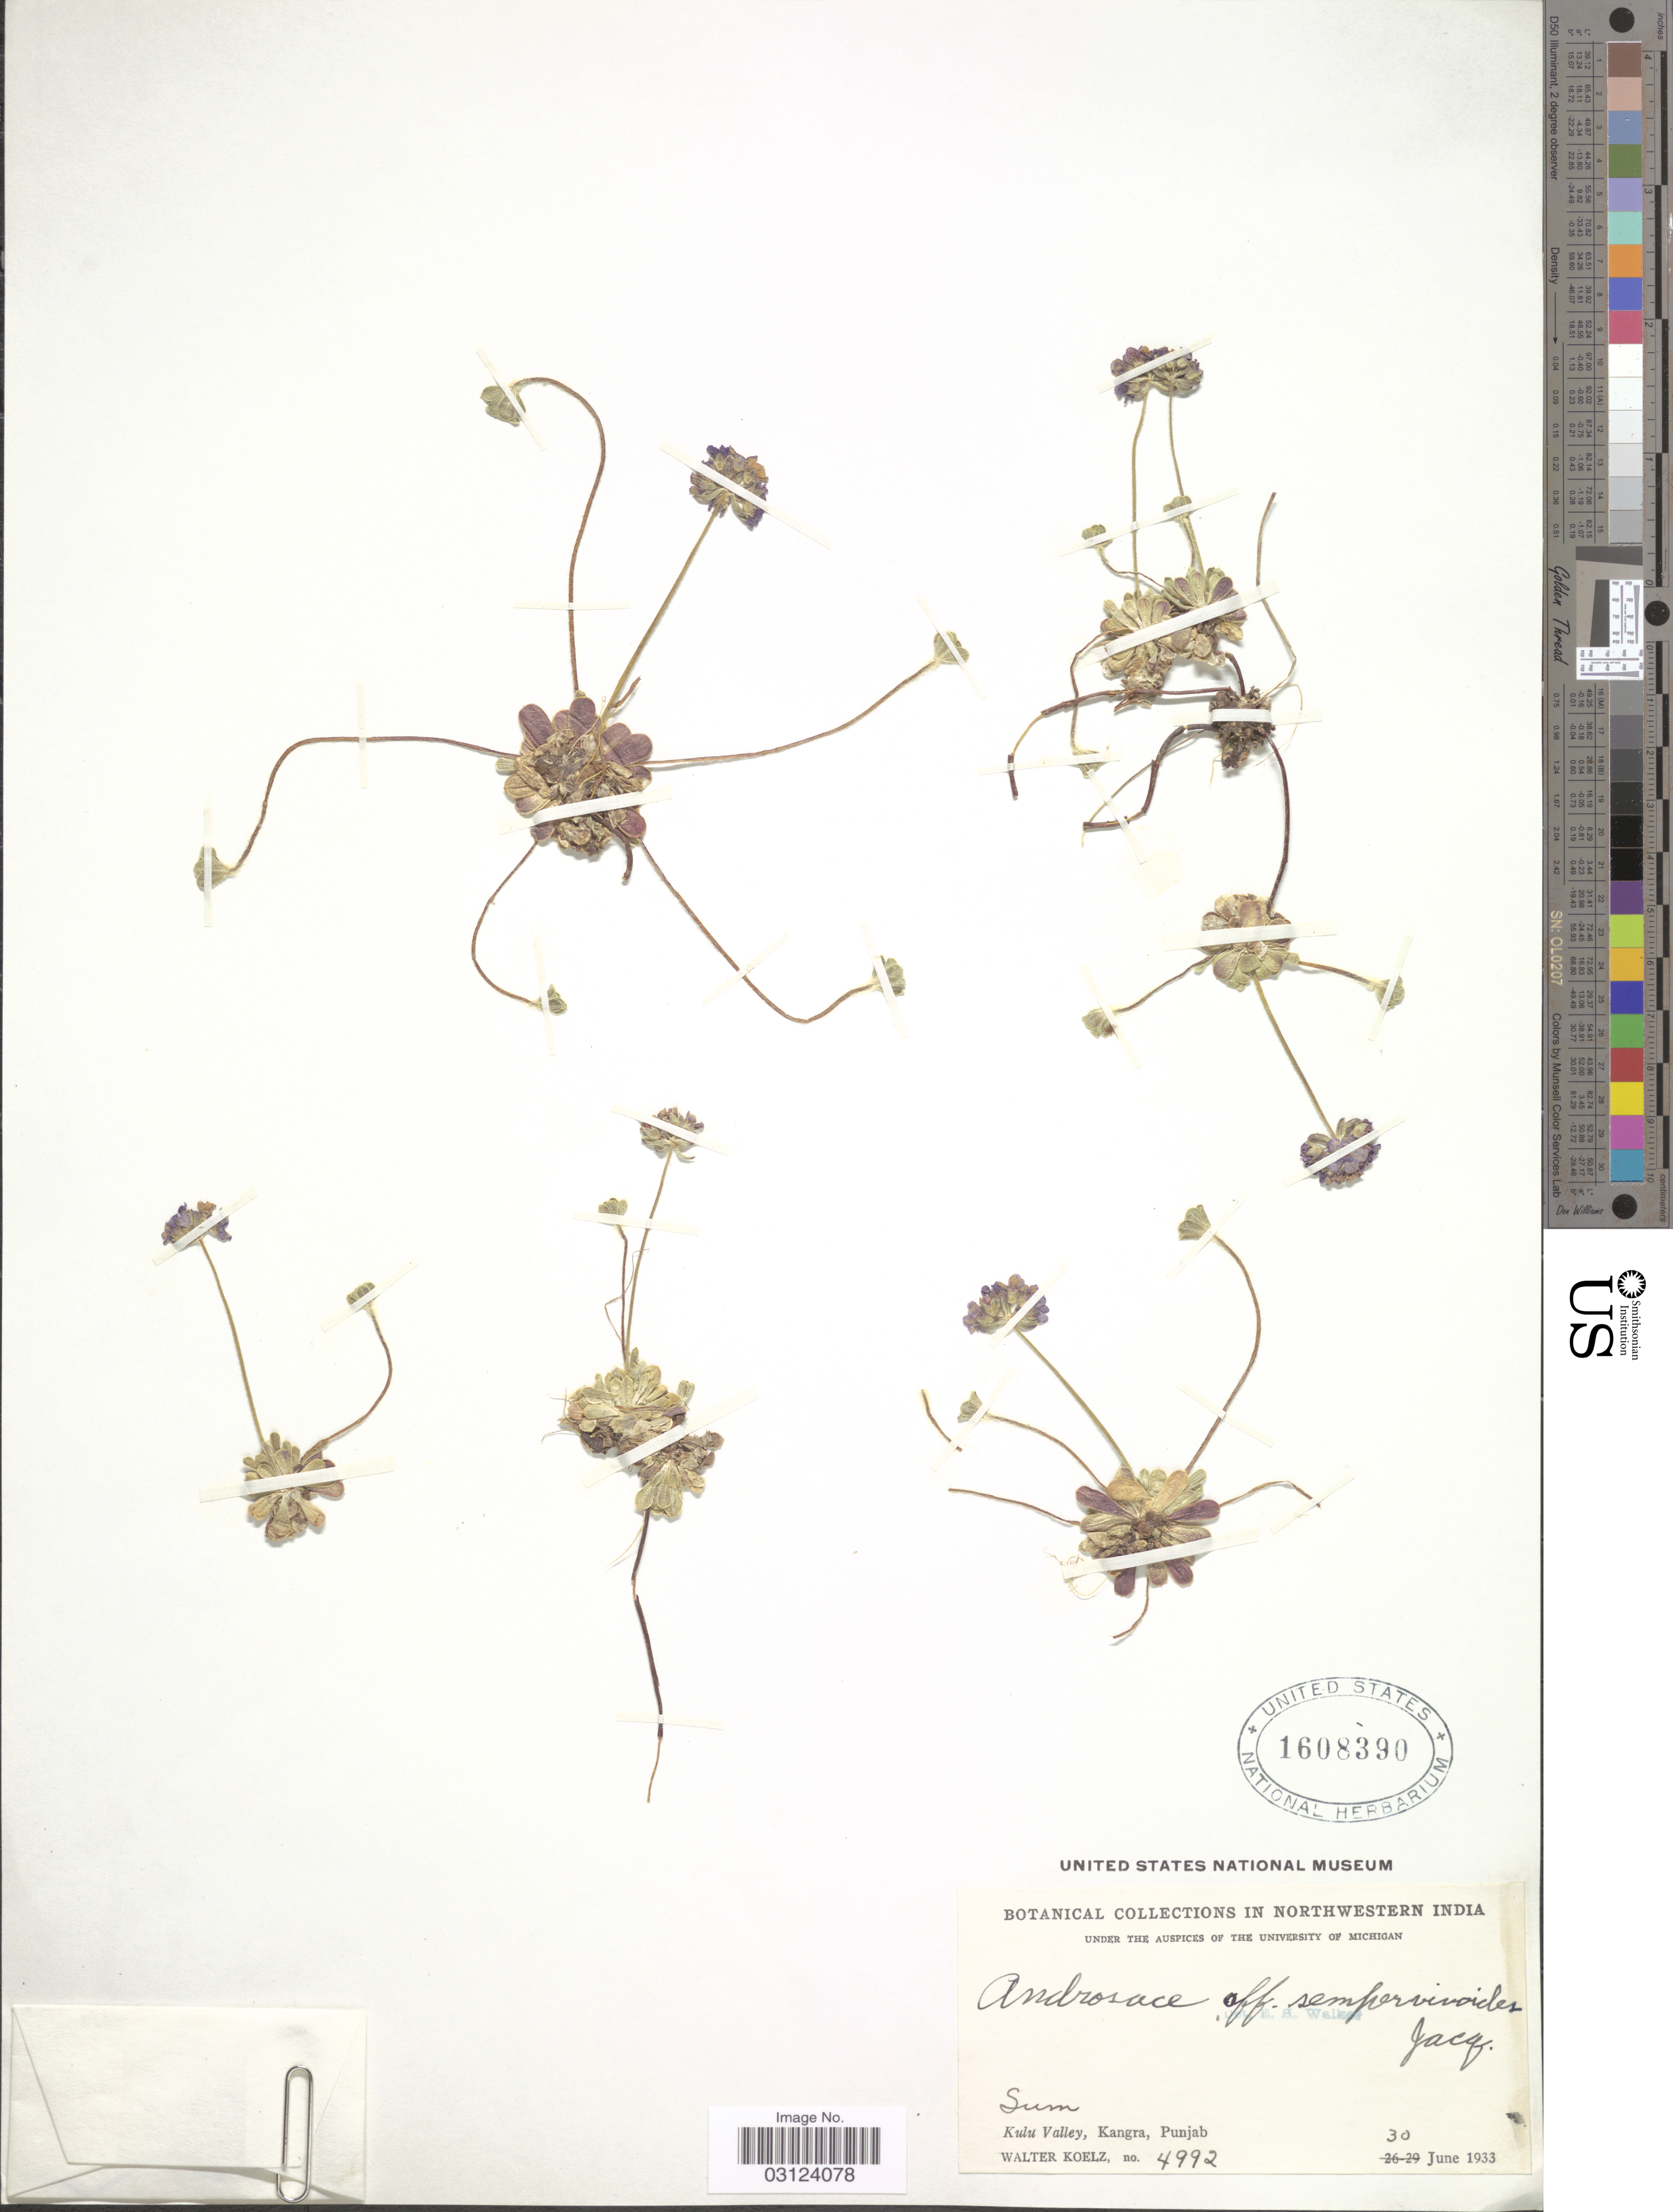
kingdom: Plantae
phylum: Tracheophyta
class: Magnoliopsida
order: Ericales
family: Primulaceae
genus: Androsace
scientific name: Androsace sempervivoides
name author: Jacq. ex Duby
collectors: W. N. Koelz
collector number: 4992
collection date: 1933-06-30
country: India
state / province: Punjab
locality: Northwestern India, Sum, Kulu Valley, Kangra, Punjab.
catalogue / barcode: US 1608390